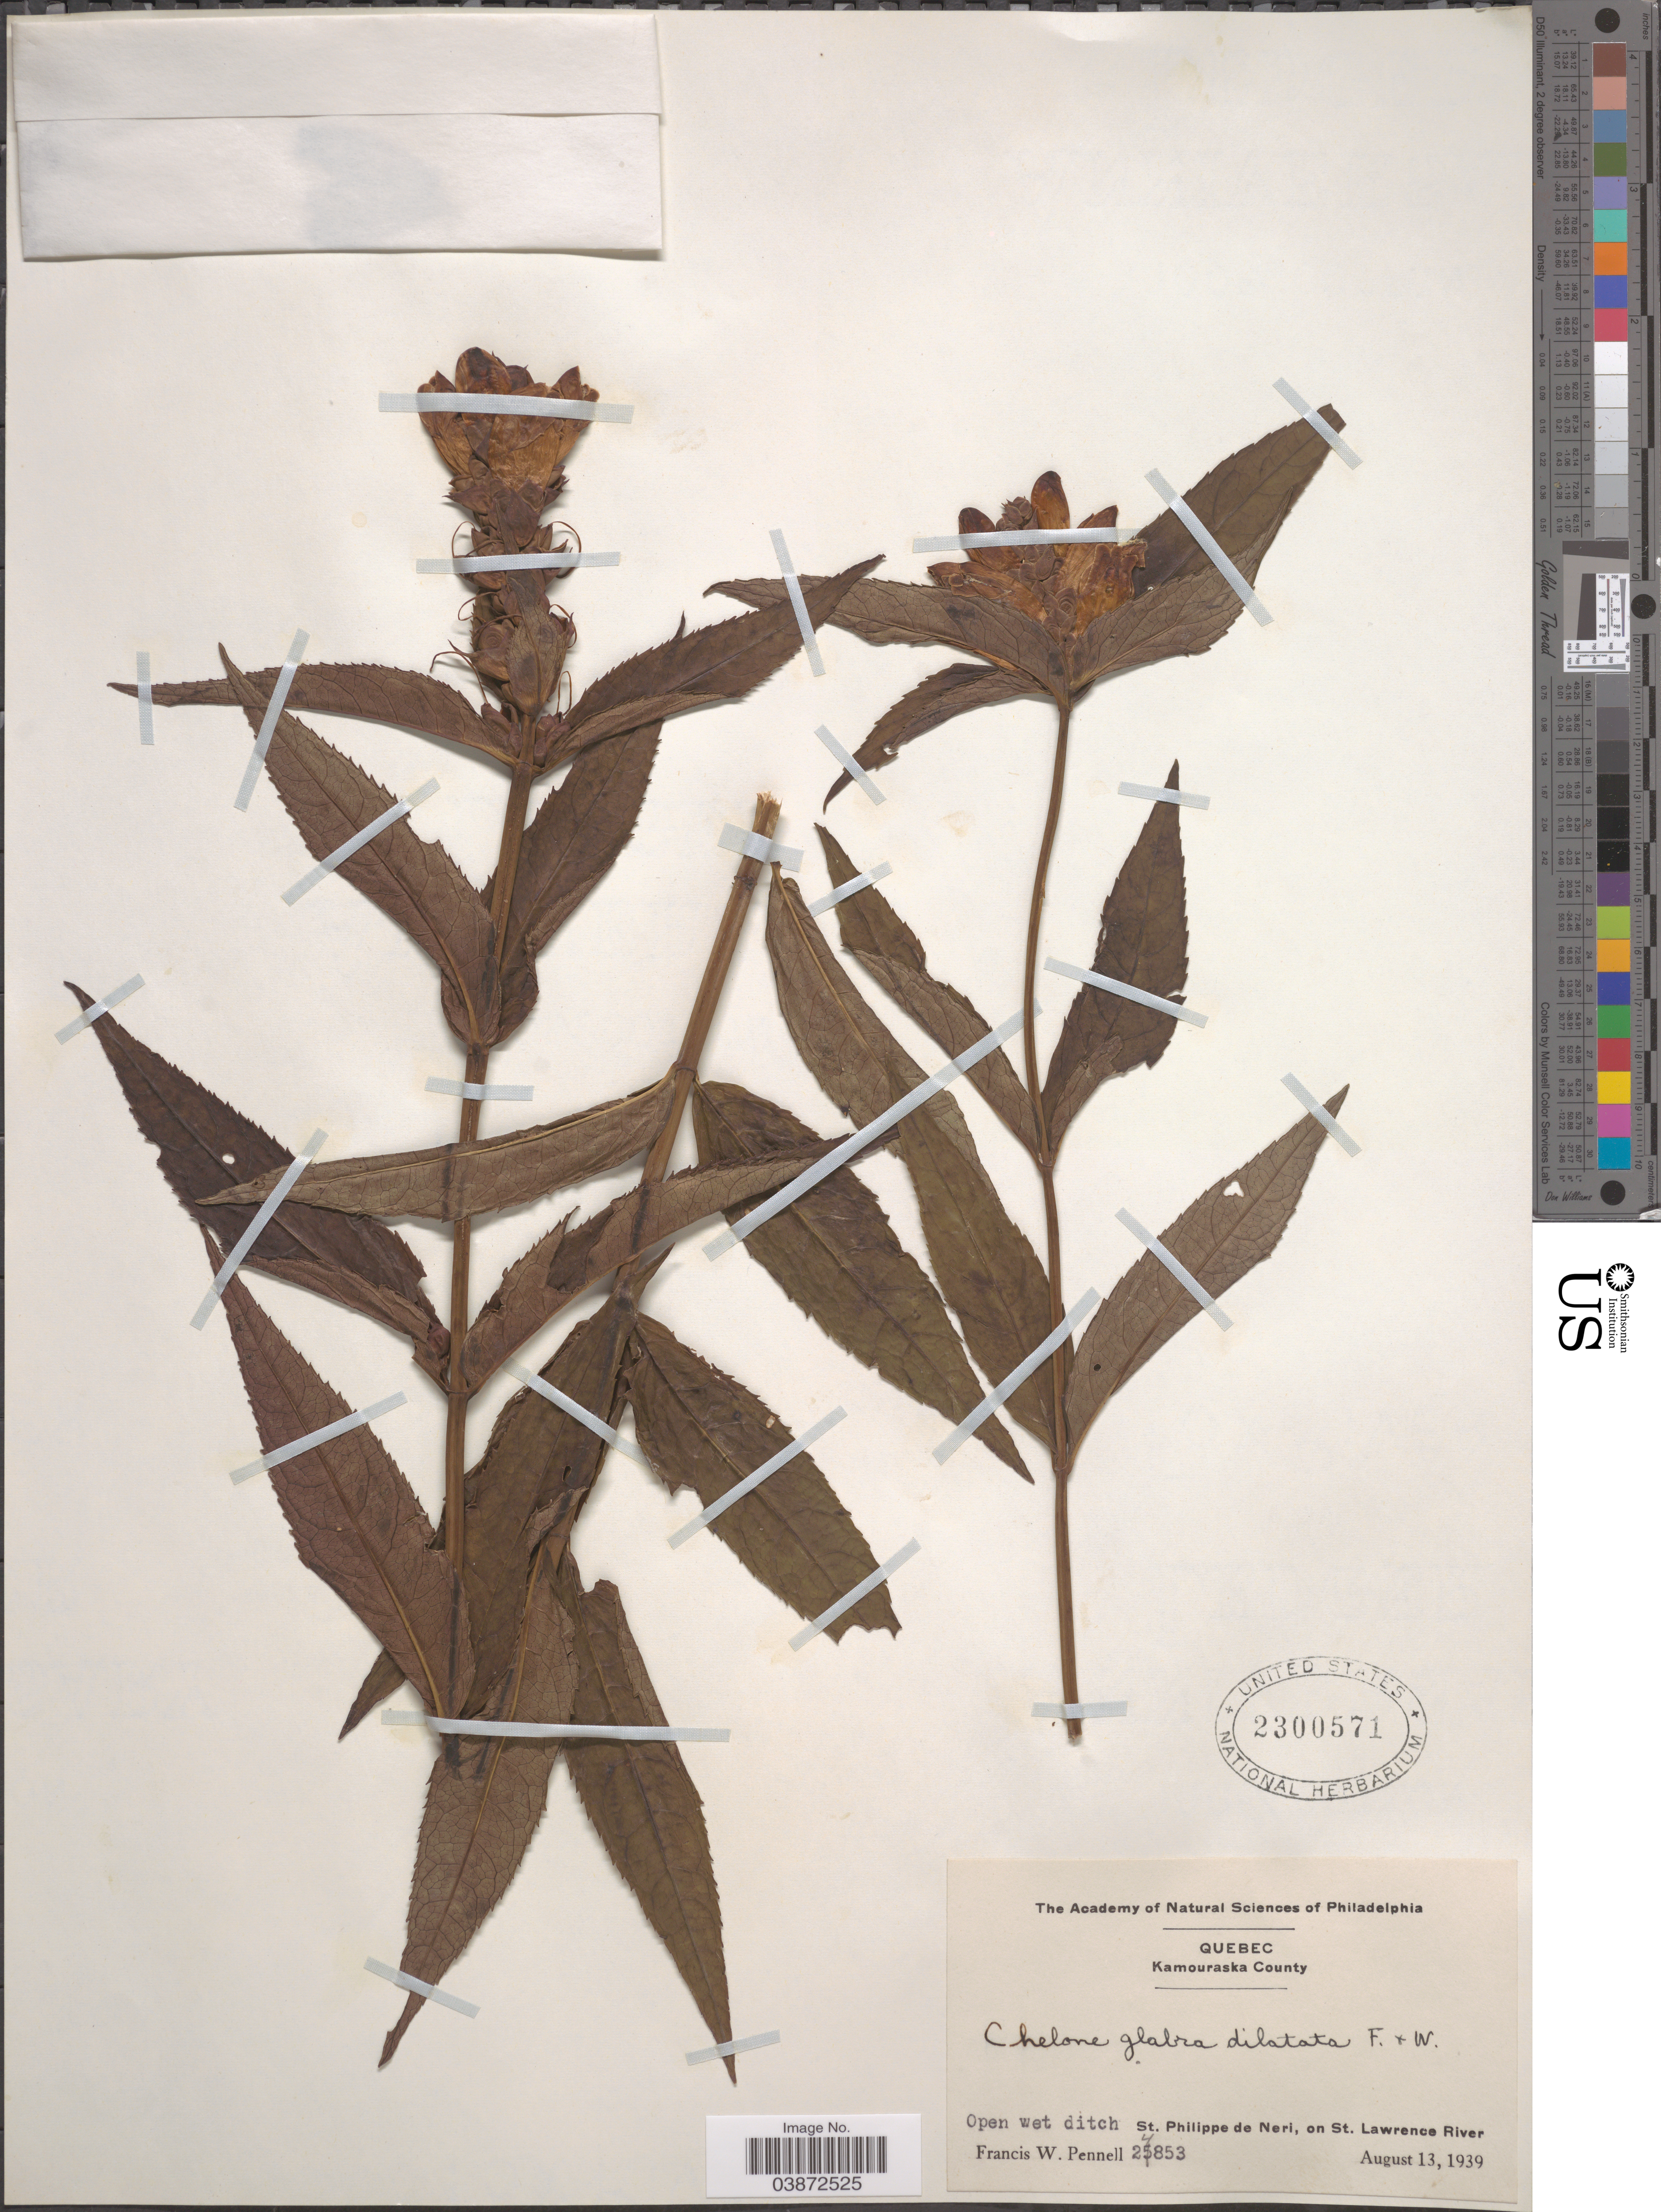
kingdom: Plantae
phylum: Tracheophyta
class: Magnoliopsida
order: Lamiales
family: Plantaginaceae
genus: Chelone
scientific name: Chelone glabra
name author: L.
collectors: F. W. Pennell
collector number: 27853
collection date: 1939-08-13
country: Canada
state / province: Quebec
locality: Kamouraska County. St. Philippe Neri, on St. Lawrence River.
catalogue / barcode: US 2300571